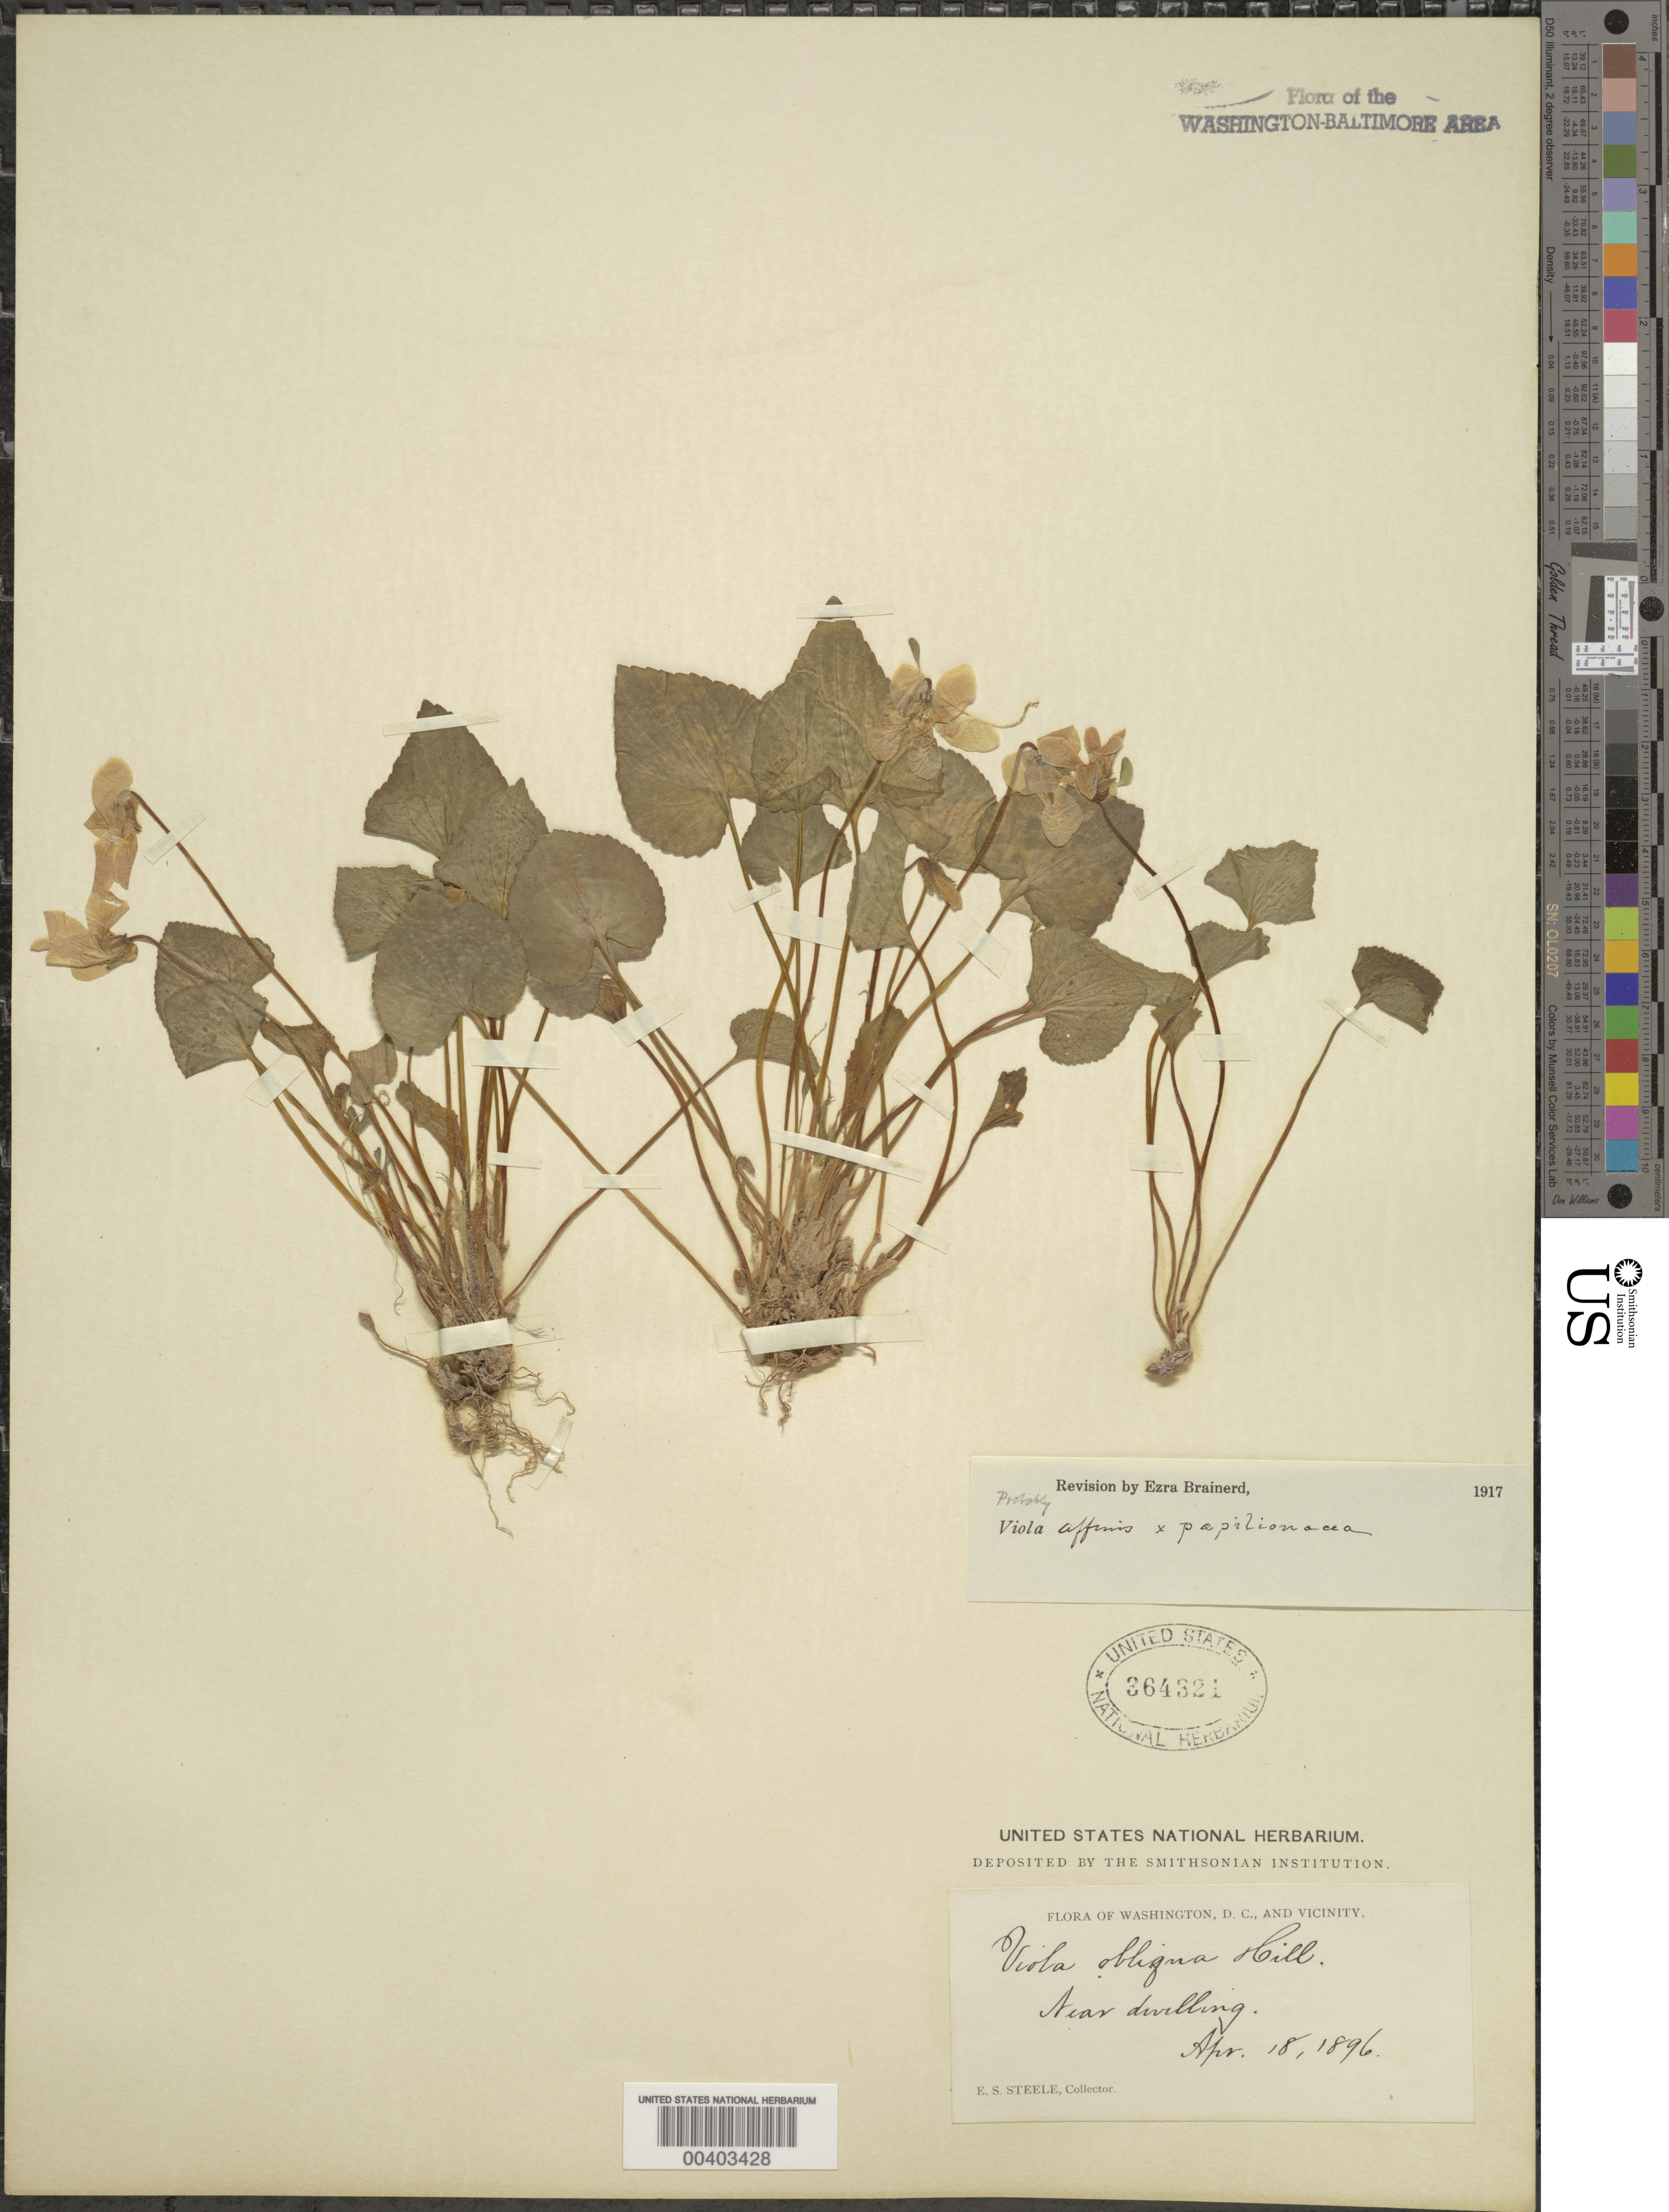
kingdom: Plantae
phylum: Tracheophyta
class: Magnoliopsida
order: Malpighiales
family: Violaceae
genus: Viola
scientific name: Viola sororia var. affinis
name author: (LeConte) McKinney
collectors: E. Steele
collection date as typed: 18 Apr 1896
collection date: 1896-04-18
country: United States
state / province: District of Columbia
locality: Washington DC area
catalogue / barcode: US 364321